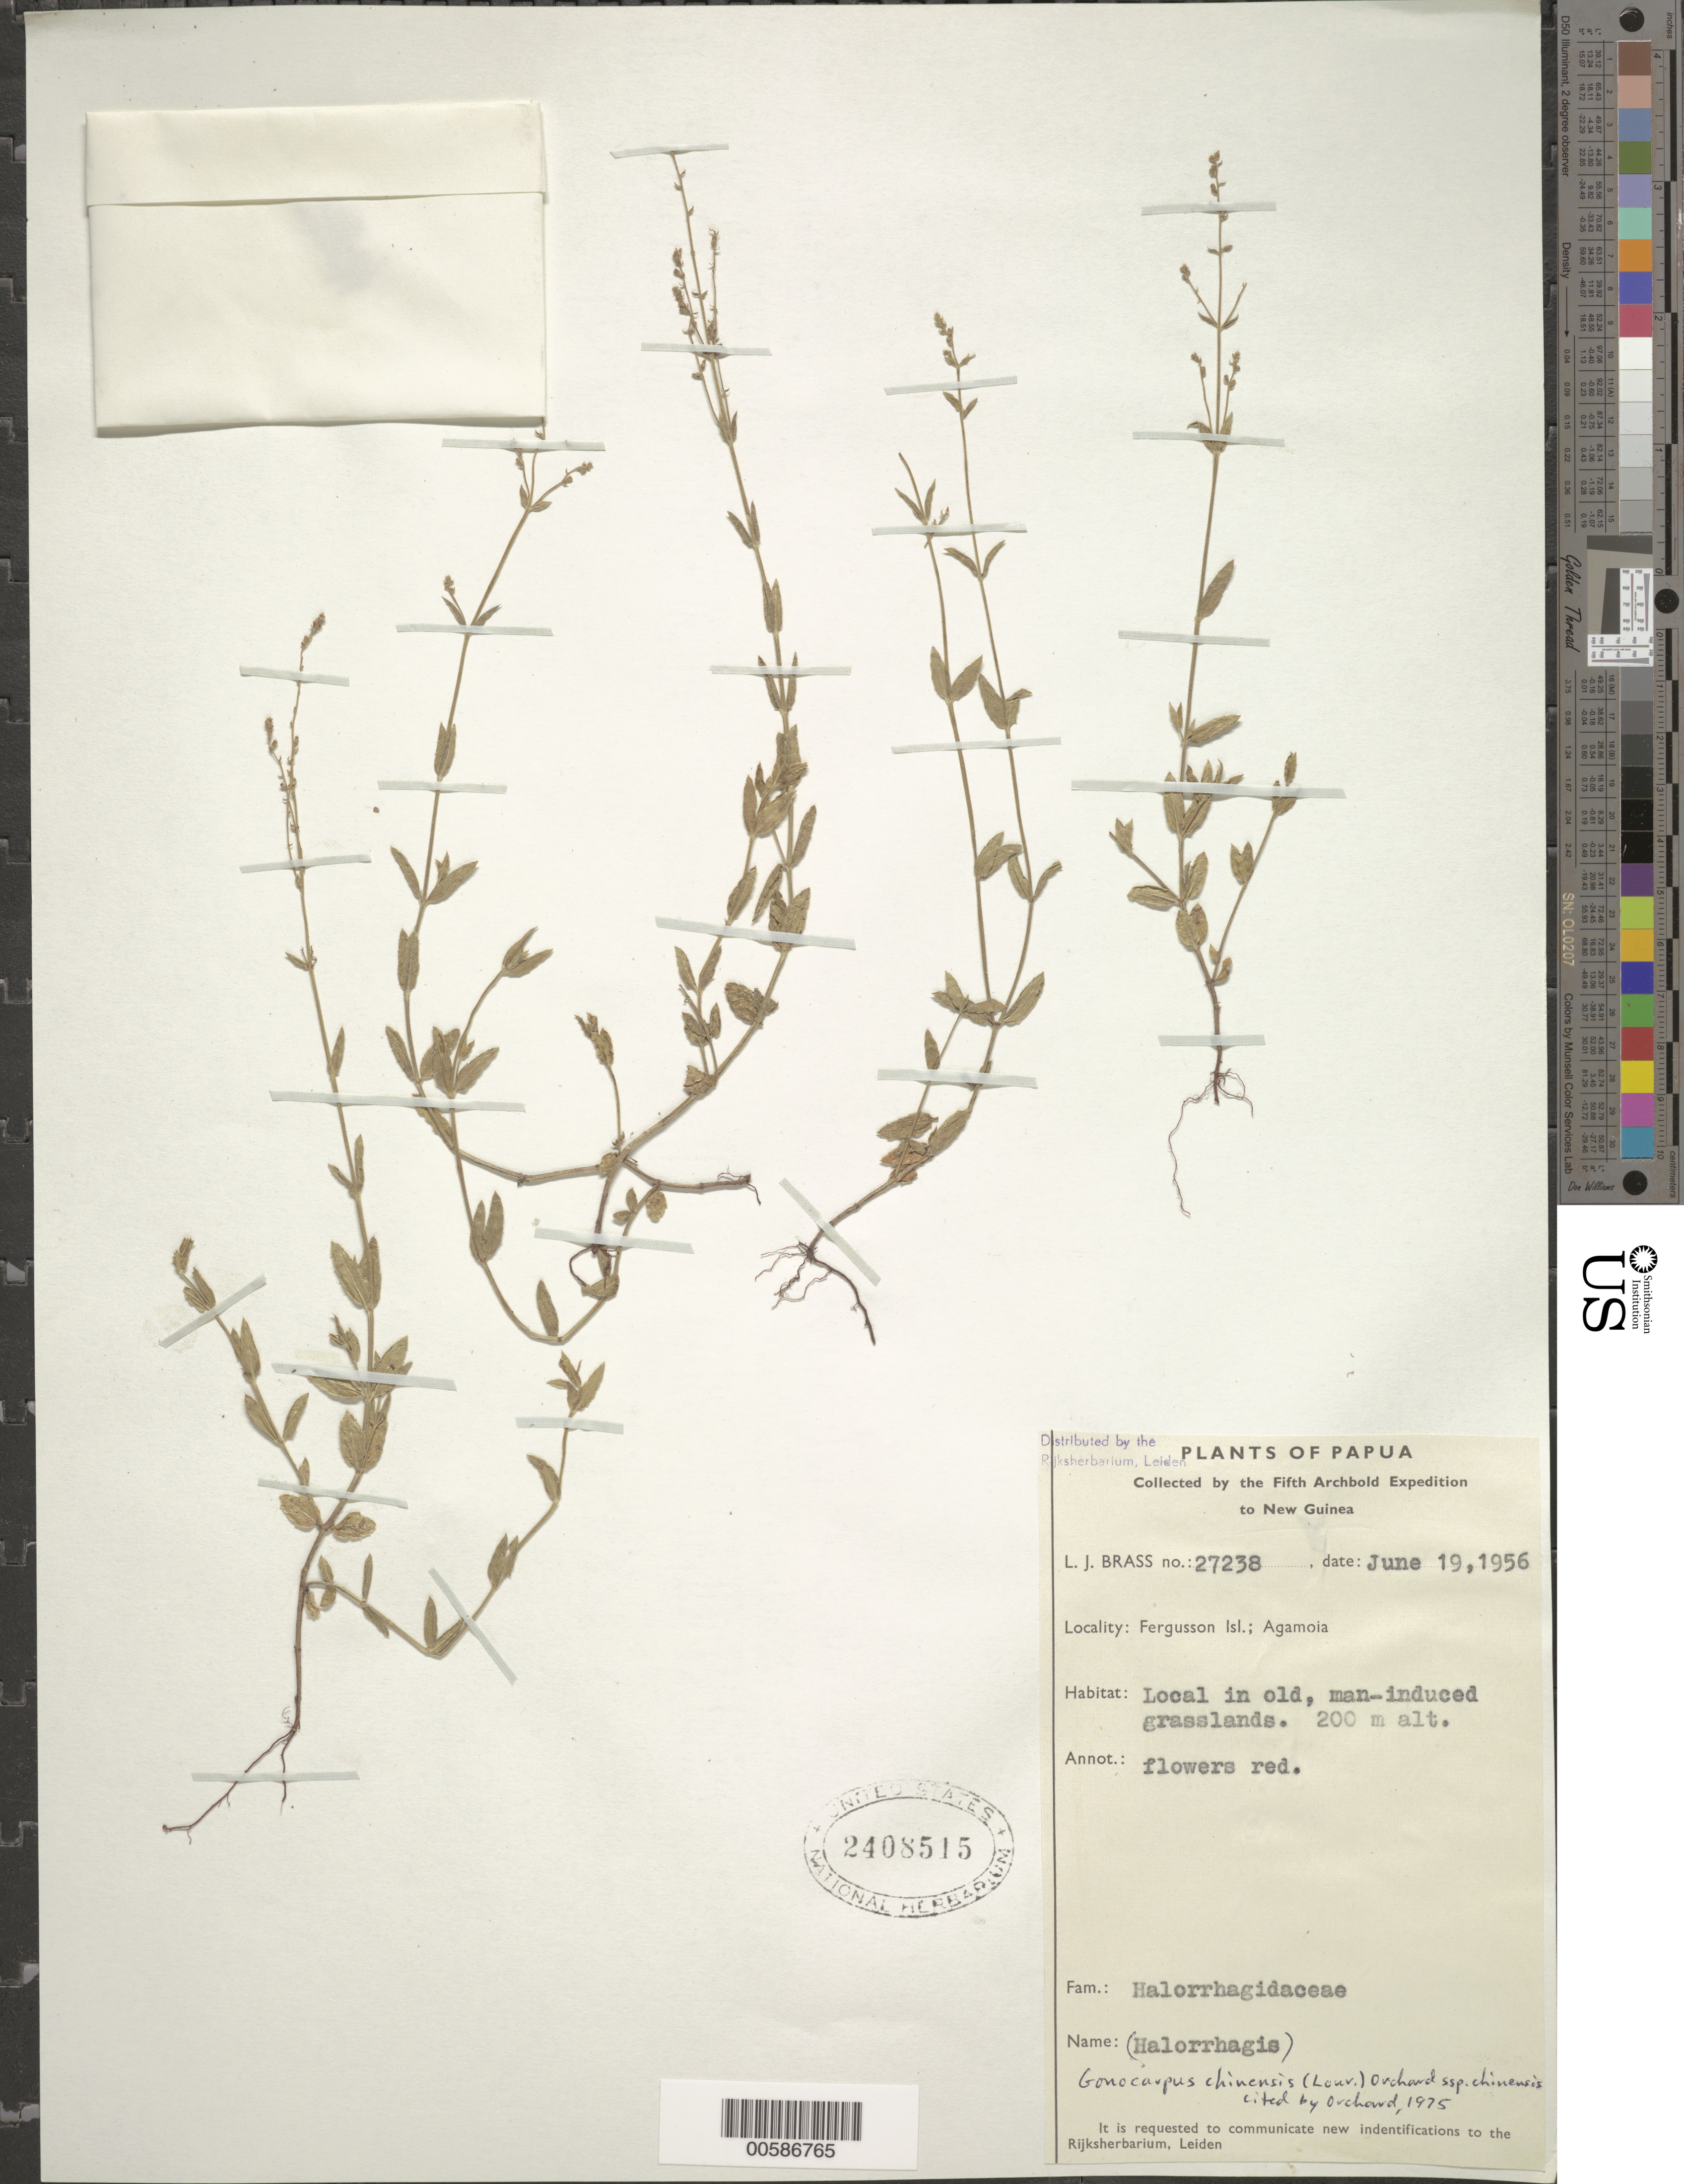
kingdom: Plantae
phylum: Tracheophyta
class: Magnoliopsida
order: Saxifragales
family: Haloragaceae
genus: Gonocarpus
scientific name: Gonocarpus chinensis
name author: (Lour.) Orchard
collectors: L. J. Brass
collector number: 27238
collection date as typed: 19 Jun 1956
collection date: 1956-06-19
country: Papua New Guinea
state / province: Milne Bay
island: Fergusson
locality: Agamoia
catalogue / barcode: US 2408515